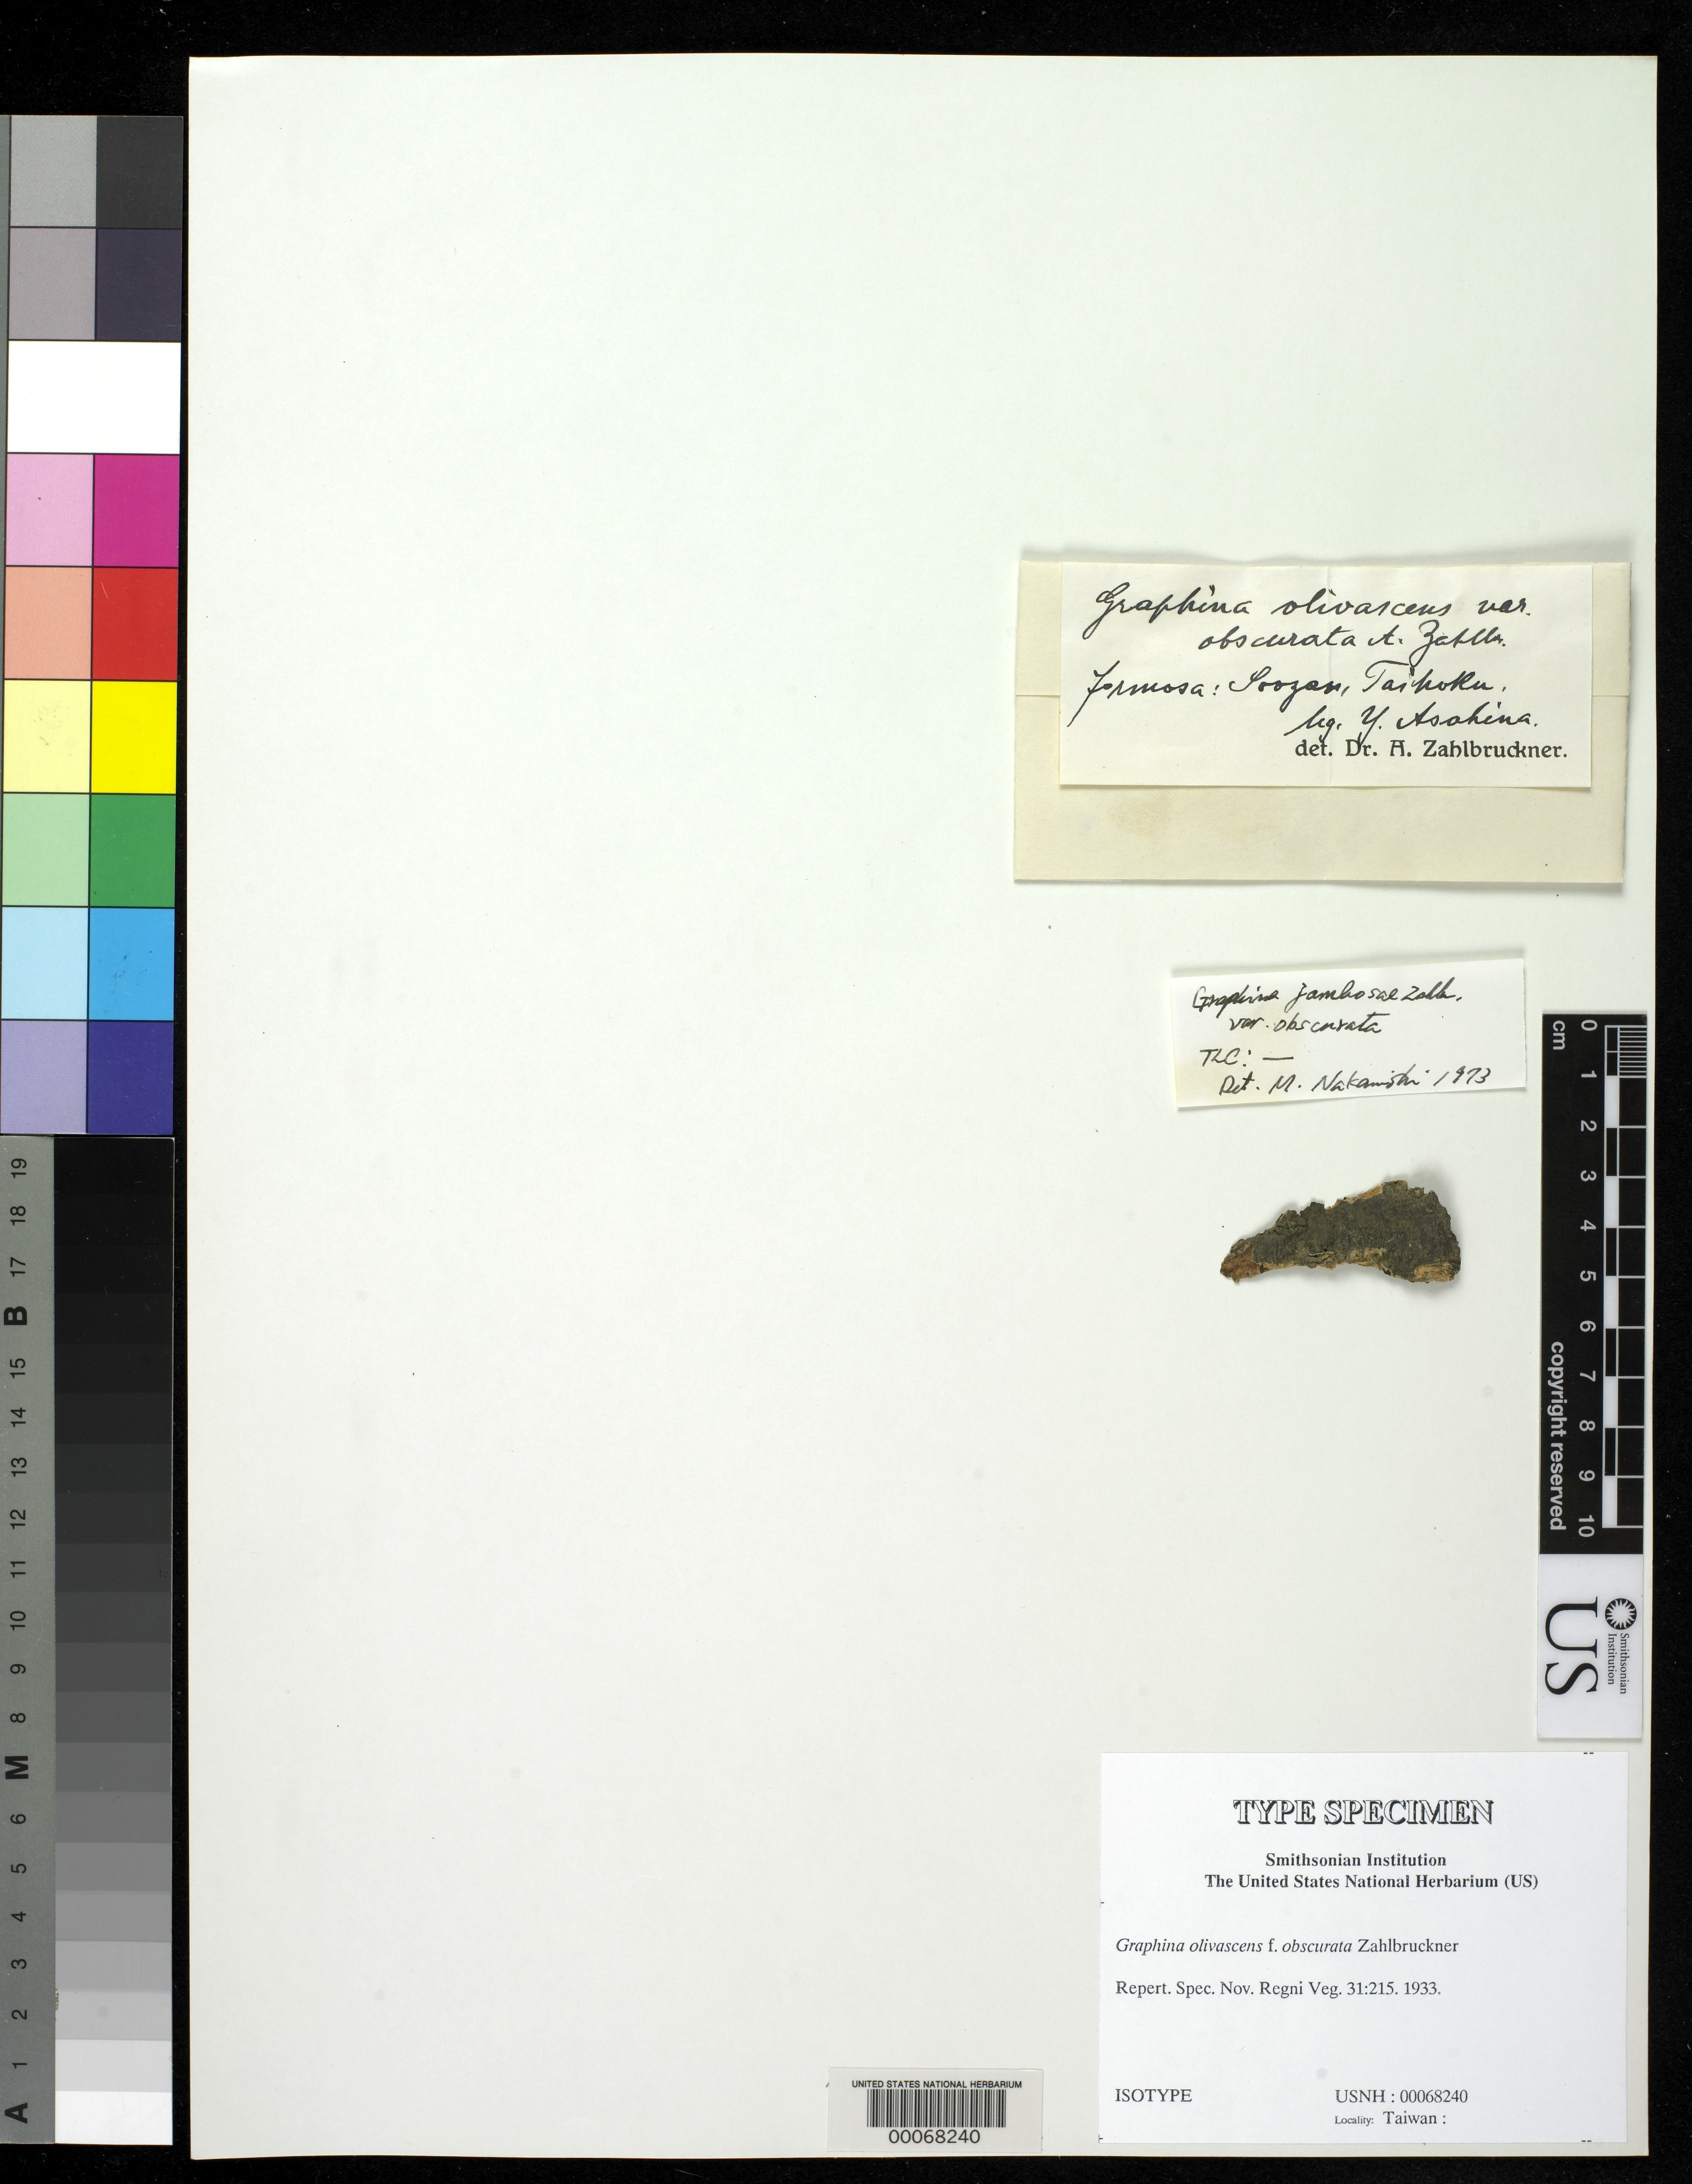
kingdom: Fungi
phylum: Ascomycota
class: Lecanoromycetes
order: Ostropales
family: Graphidaceae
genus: Graphina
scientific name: Graphina olivascens f. obscurata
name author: Zahlbr.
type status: Isotype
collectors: Y. Asahina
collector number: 375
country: Taiwan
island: Taiwan [Formosa]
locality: Soozan Taihoku.